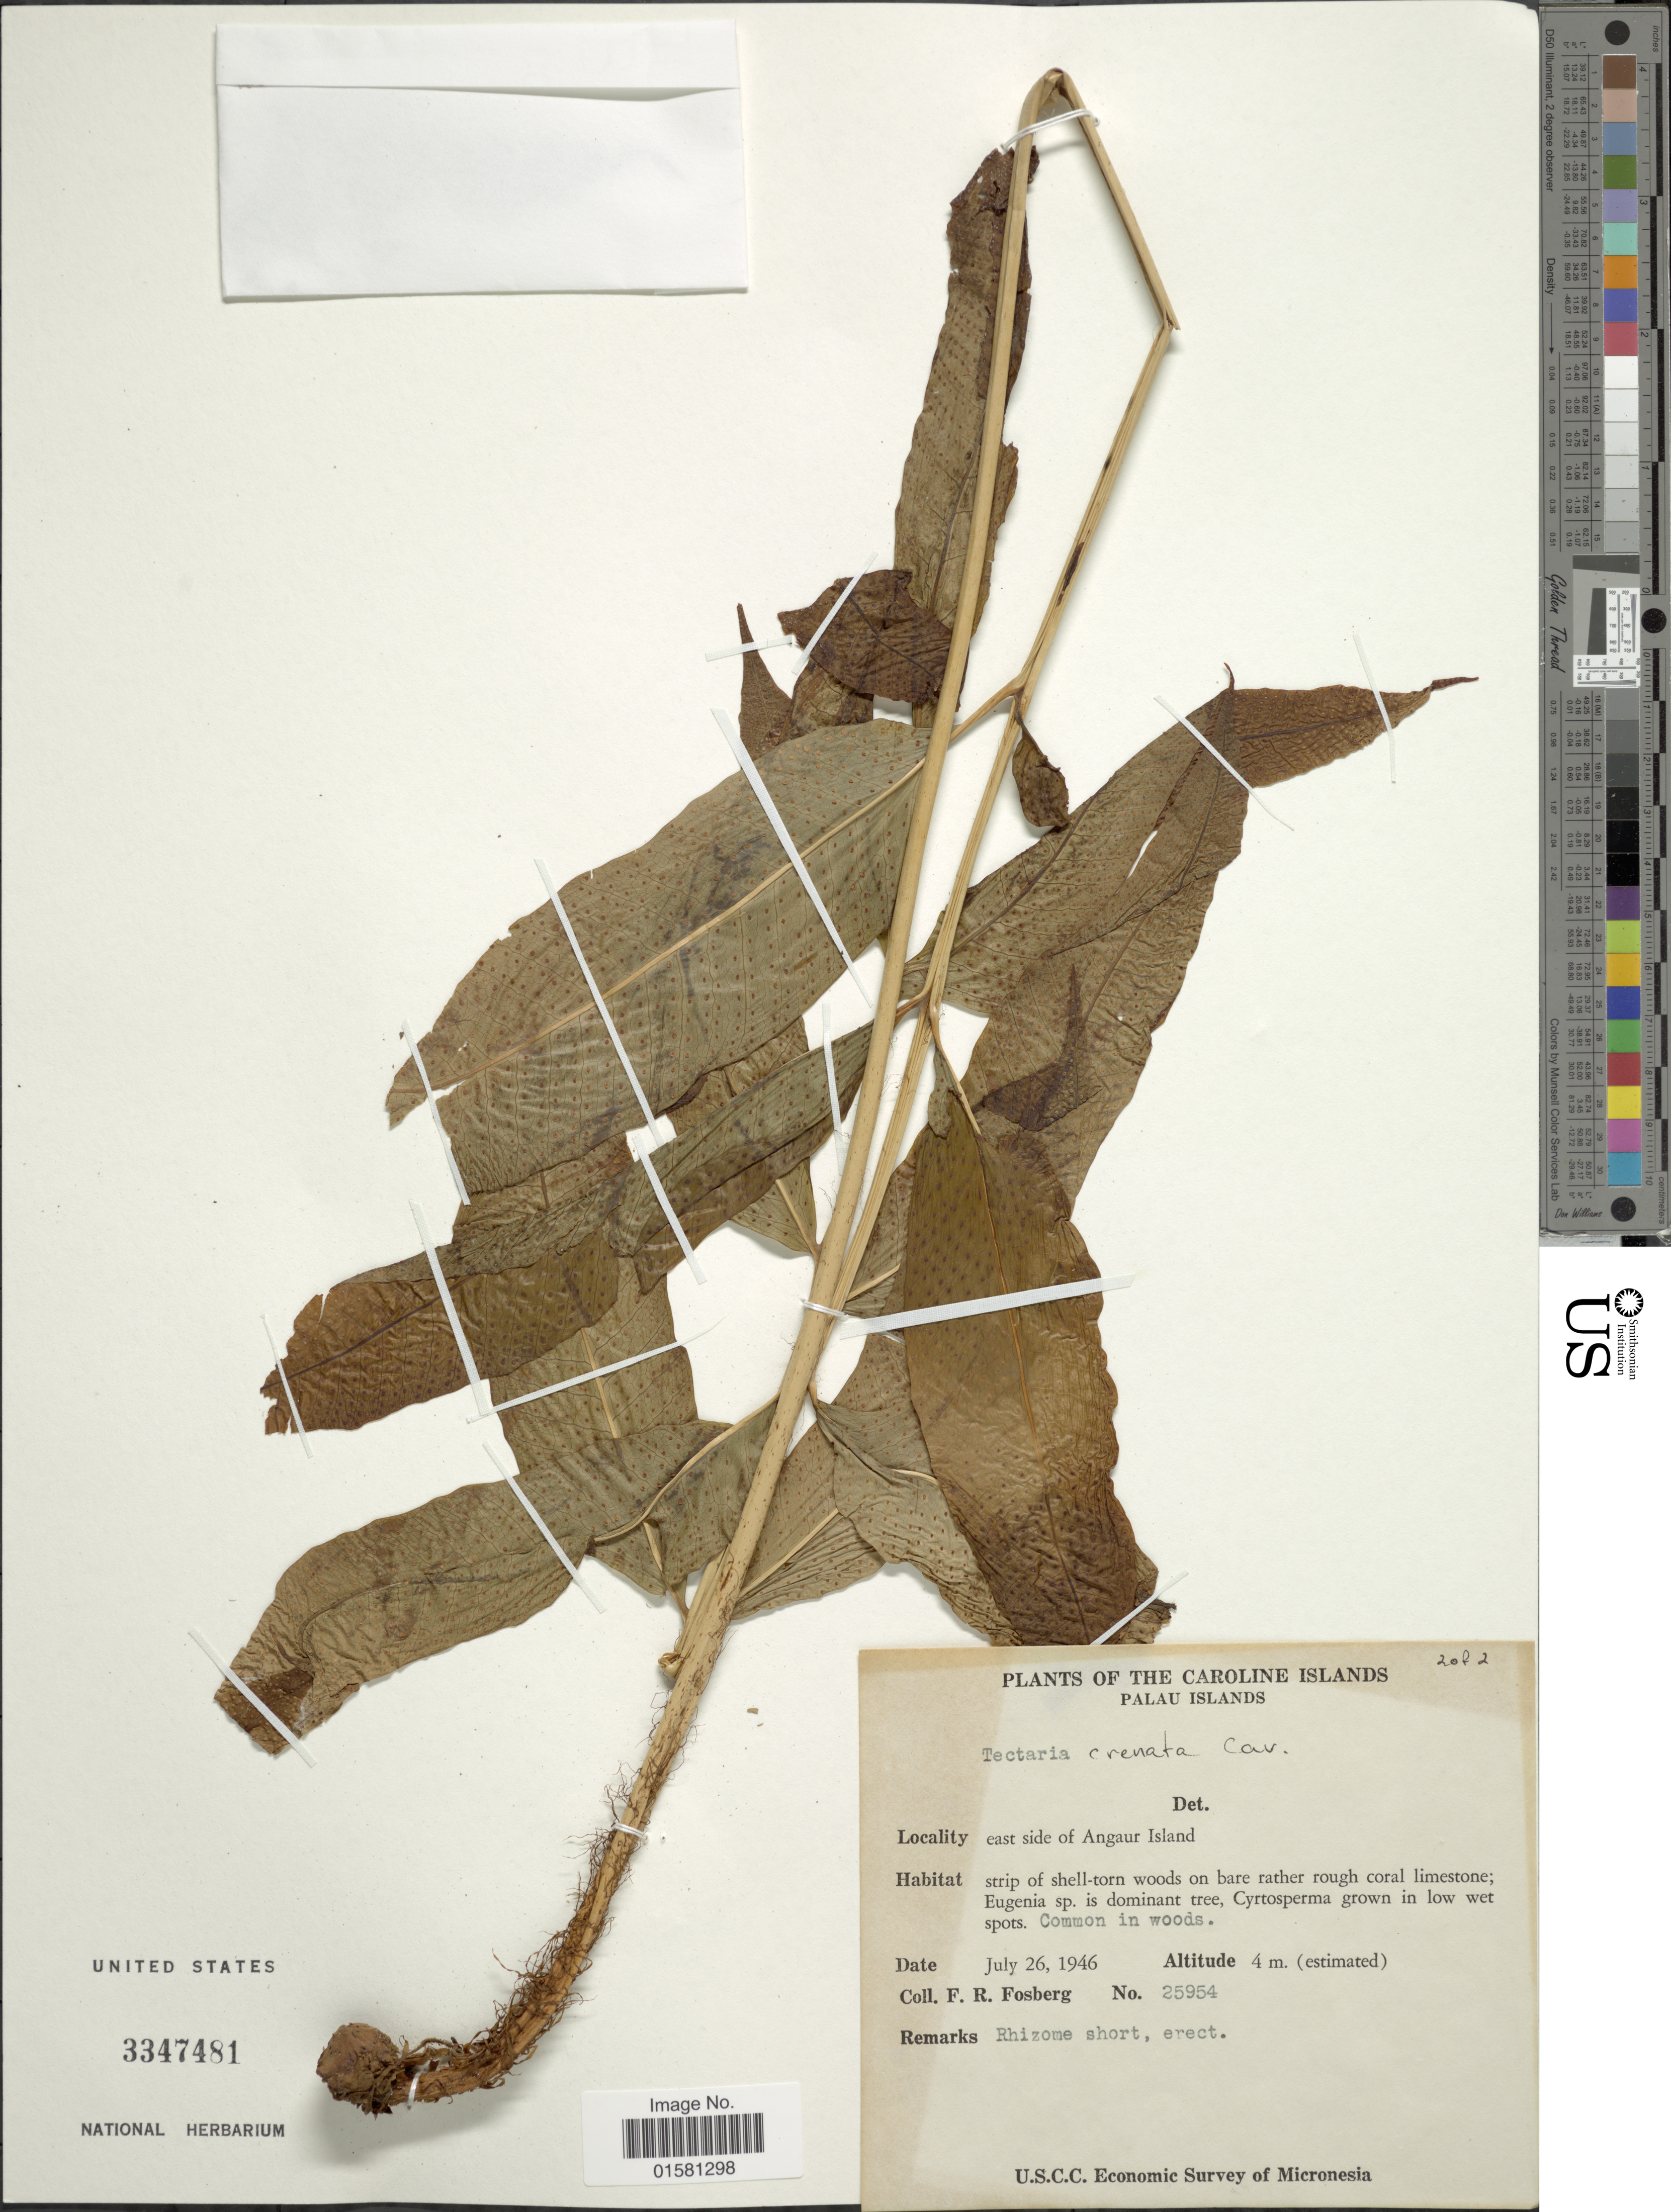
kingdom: Plantae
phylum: Tracheophyta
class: Polypodiopsida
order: Polypodiales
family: Tectariaceae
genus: Tectaria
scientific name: Tectaria crenata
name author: Cav.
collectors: F. R. Fosberg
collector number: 25954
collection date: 1946-07-26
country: Palau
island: Ngeaur [Angaur]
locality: east side of the Angaur Island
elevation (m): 4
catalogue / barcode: US 3347481